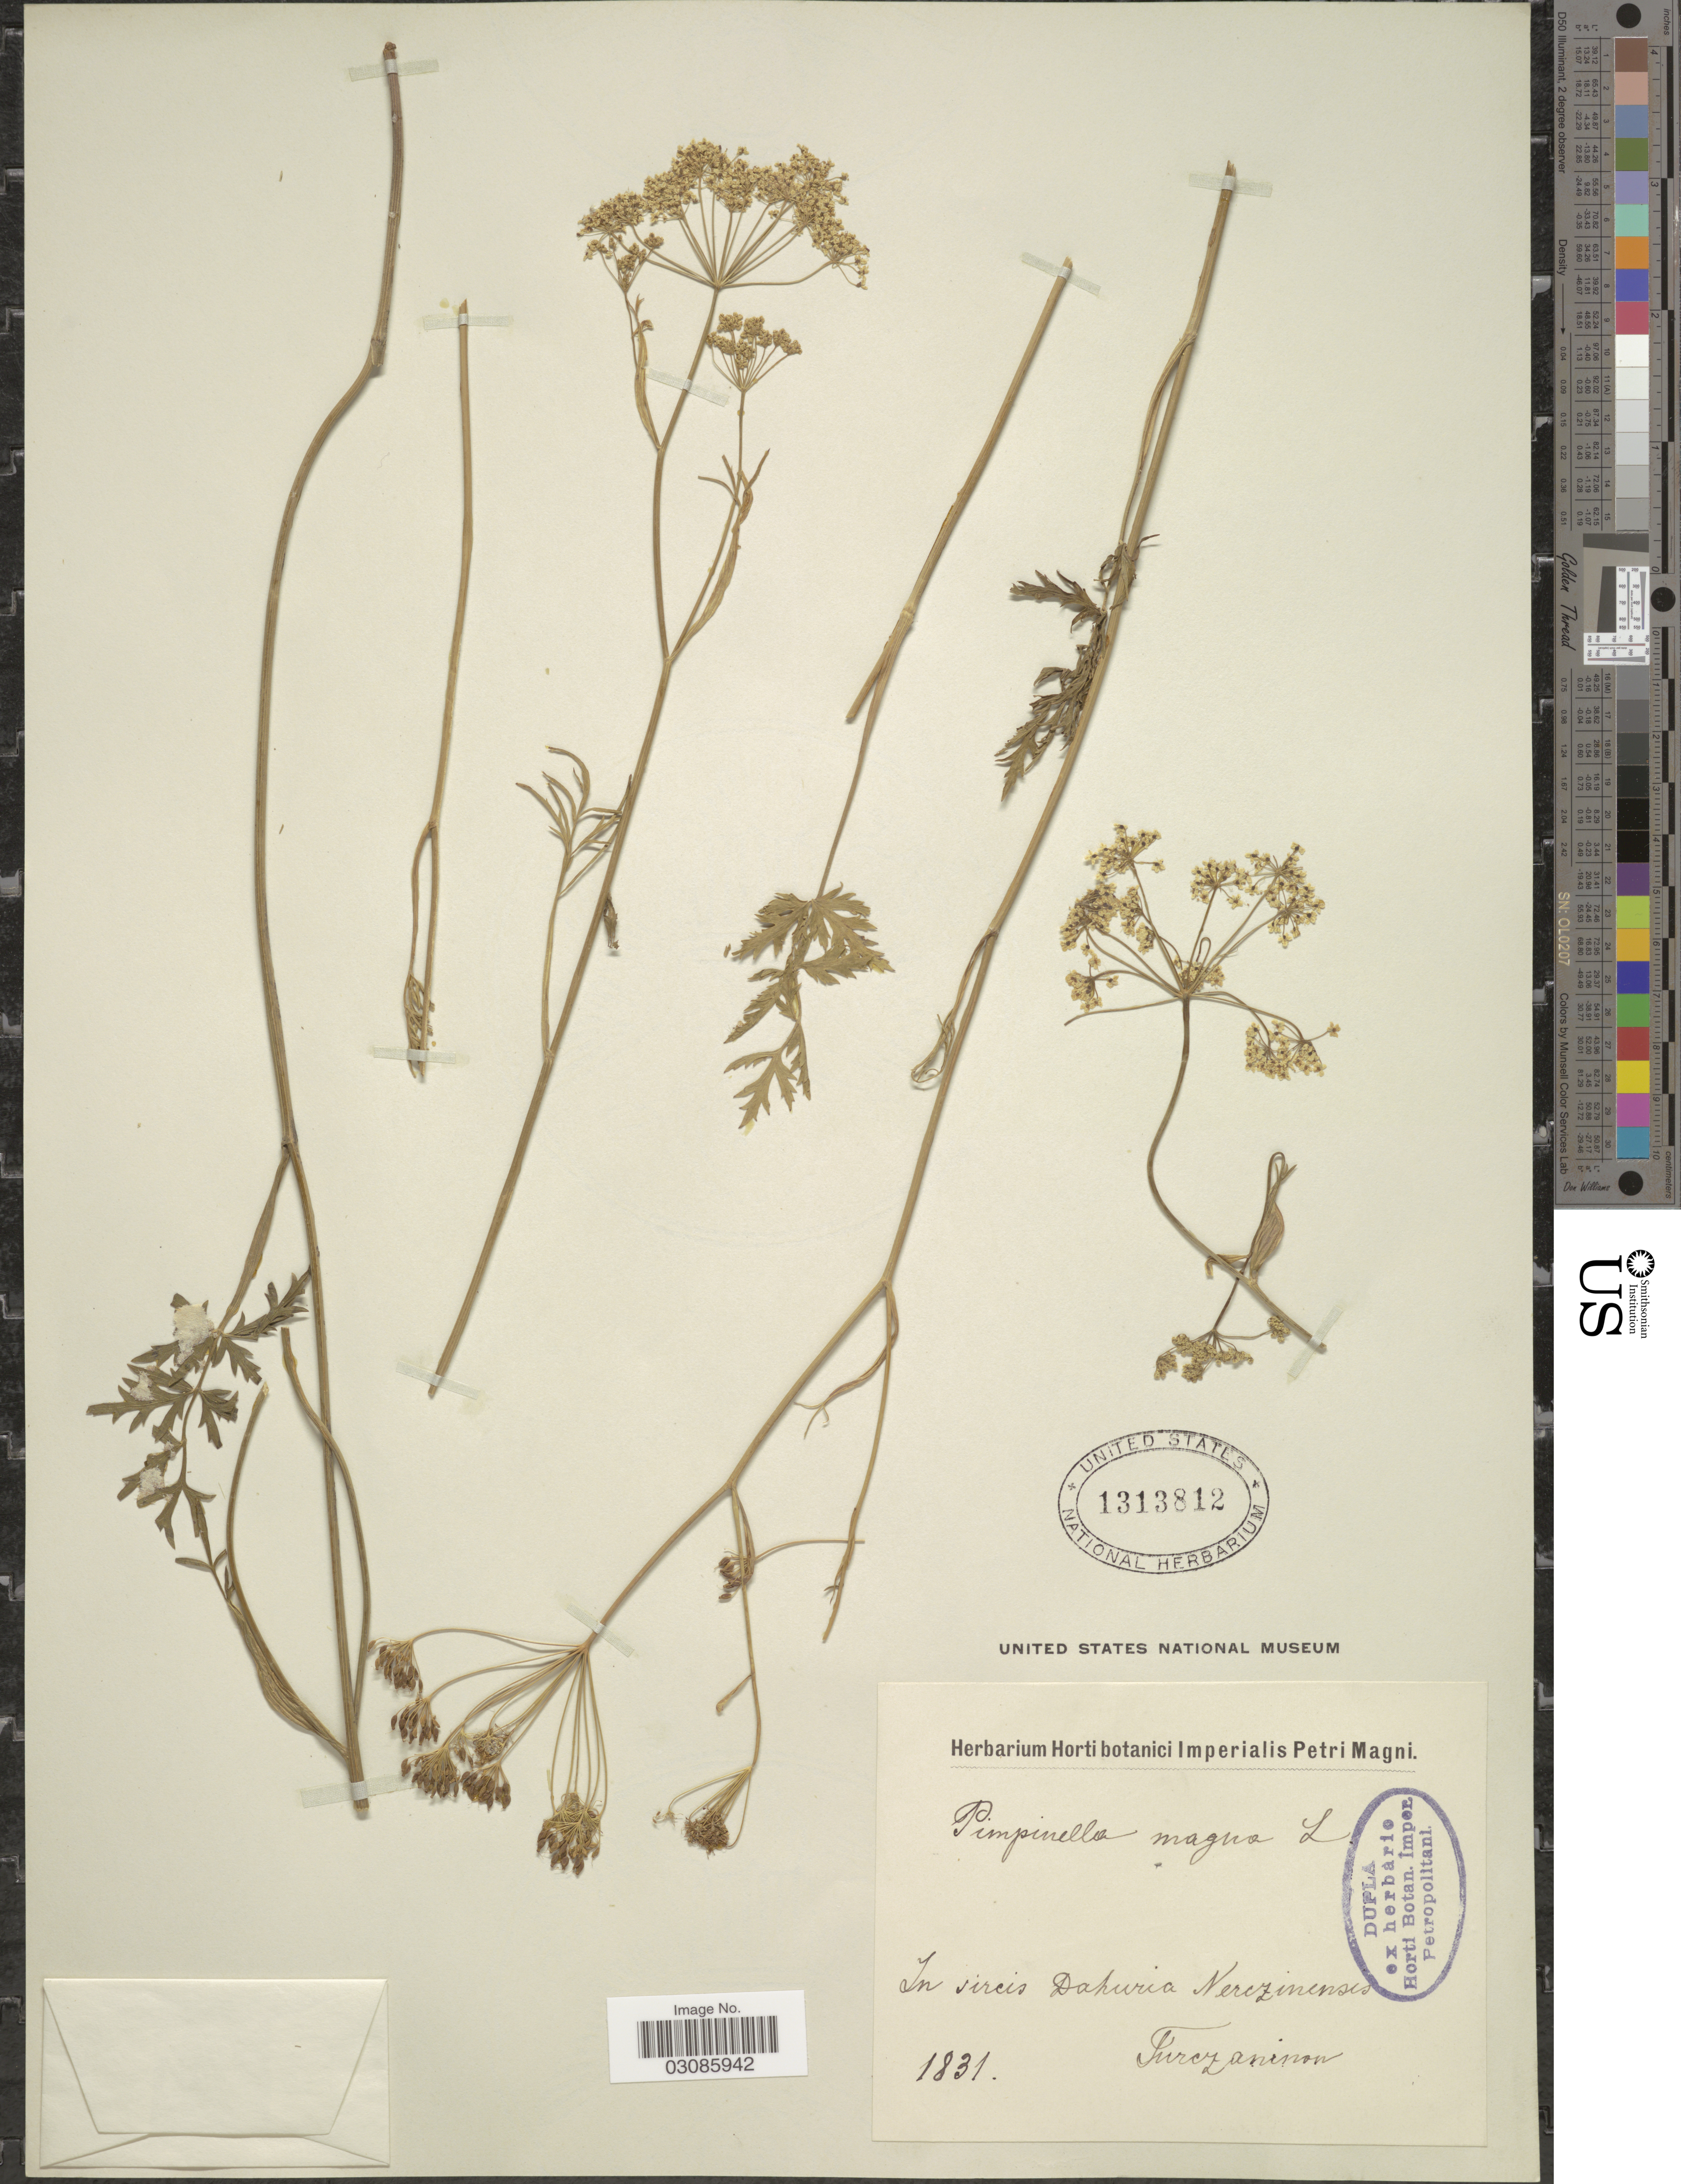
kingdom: Plantae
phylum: Tracheophyta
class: Magnoliopsida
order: Apiales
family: Apiaceae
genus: Pimpinella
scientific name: Pimpinella magna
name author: L.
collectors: Turczaninow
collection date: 1831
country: Russian Federation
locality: In salsis Dahuriae Nerczinensis.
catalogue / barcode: US 1313812